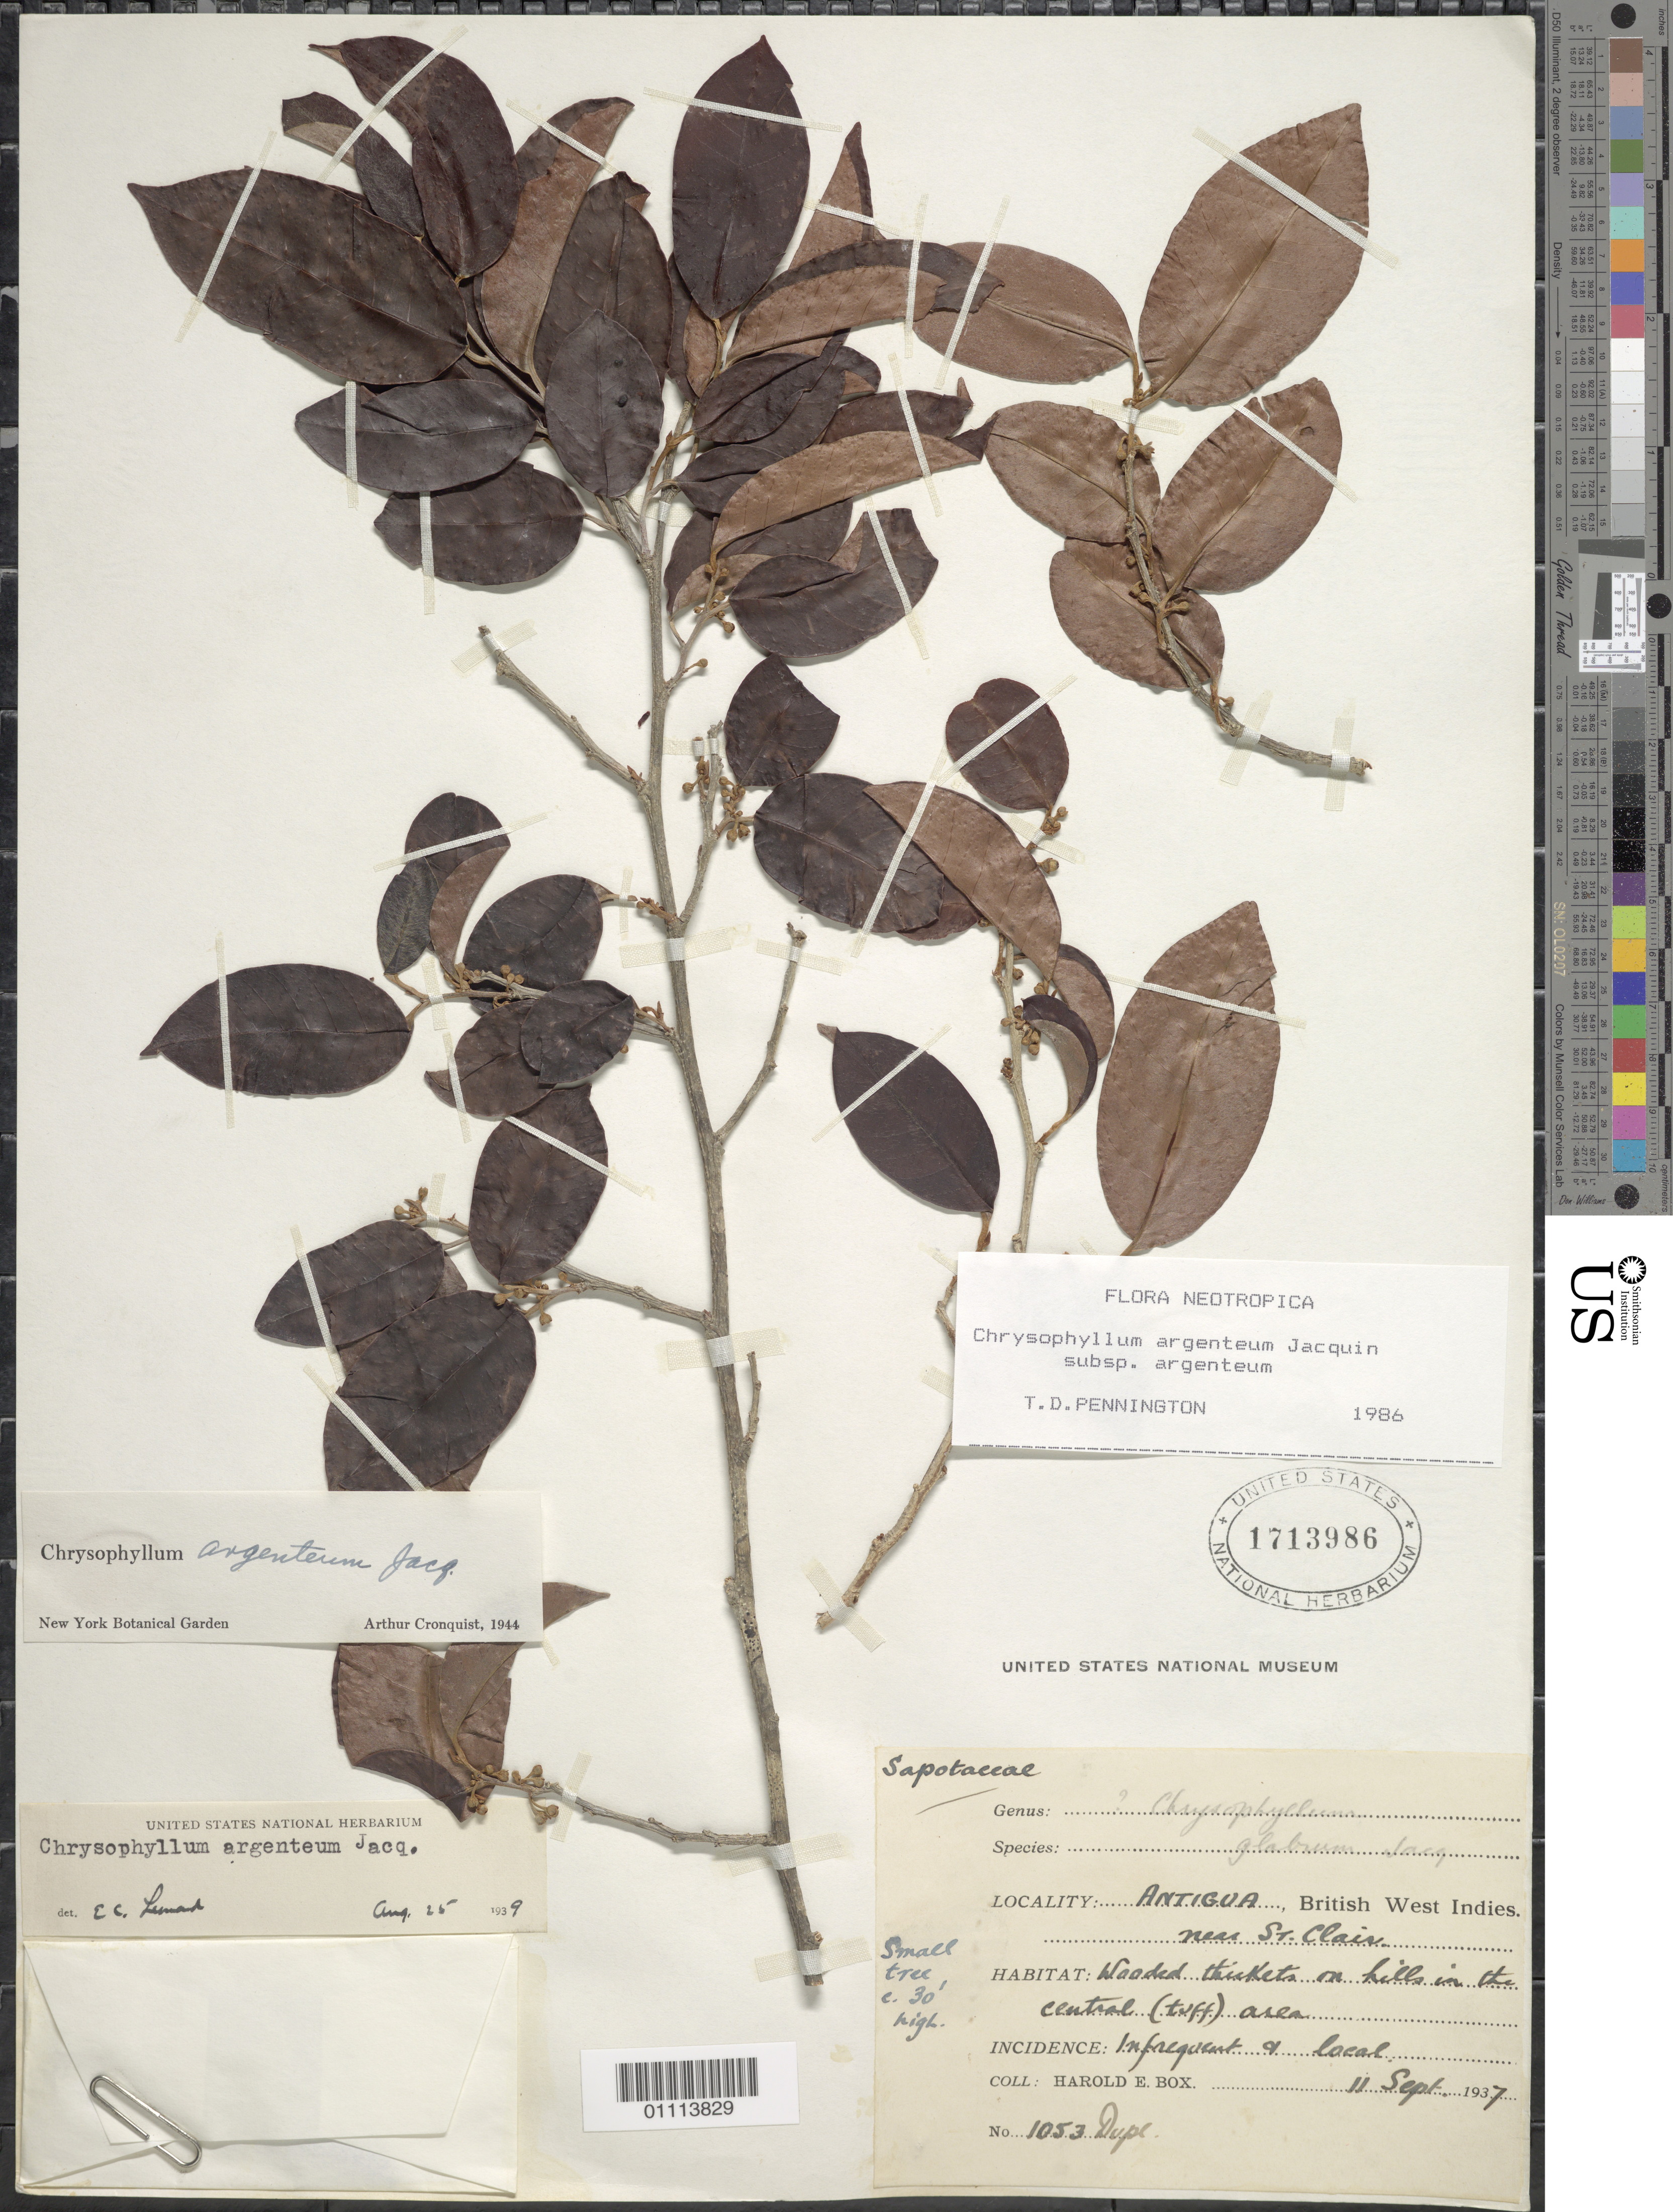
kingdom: Plantae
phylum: Tracheophyta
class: Magnoliopsida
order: Ericales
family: Sapotaceae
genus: Chrysophyllum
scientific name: Chrysophyllum argenteum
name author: Jacq.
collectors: H. E. Box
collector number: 1053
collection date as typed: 11 Sep 1937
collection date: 1937-09-11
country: Antigua and Barbuda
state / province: Saint John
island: Antigua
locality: Near St. Clari; wooded thickets on hills in the central (tuff) area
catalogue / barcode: US 1713986